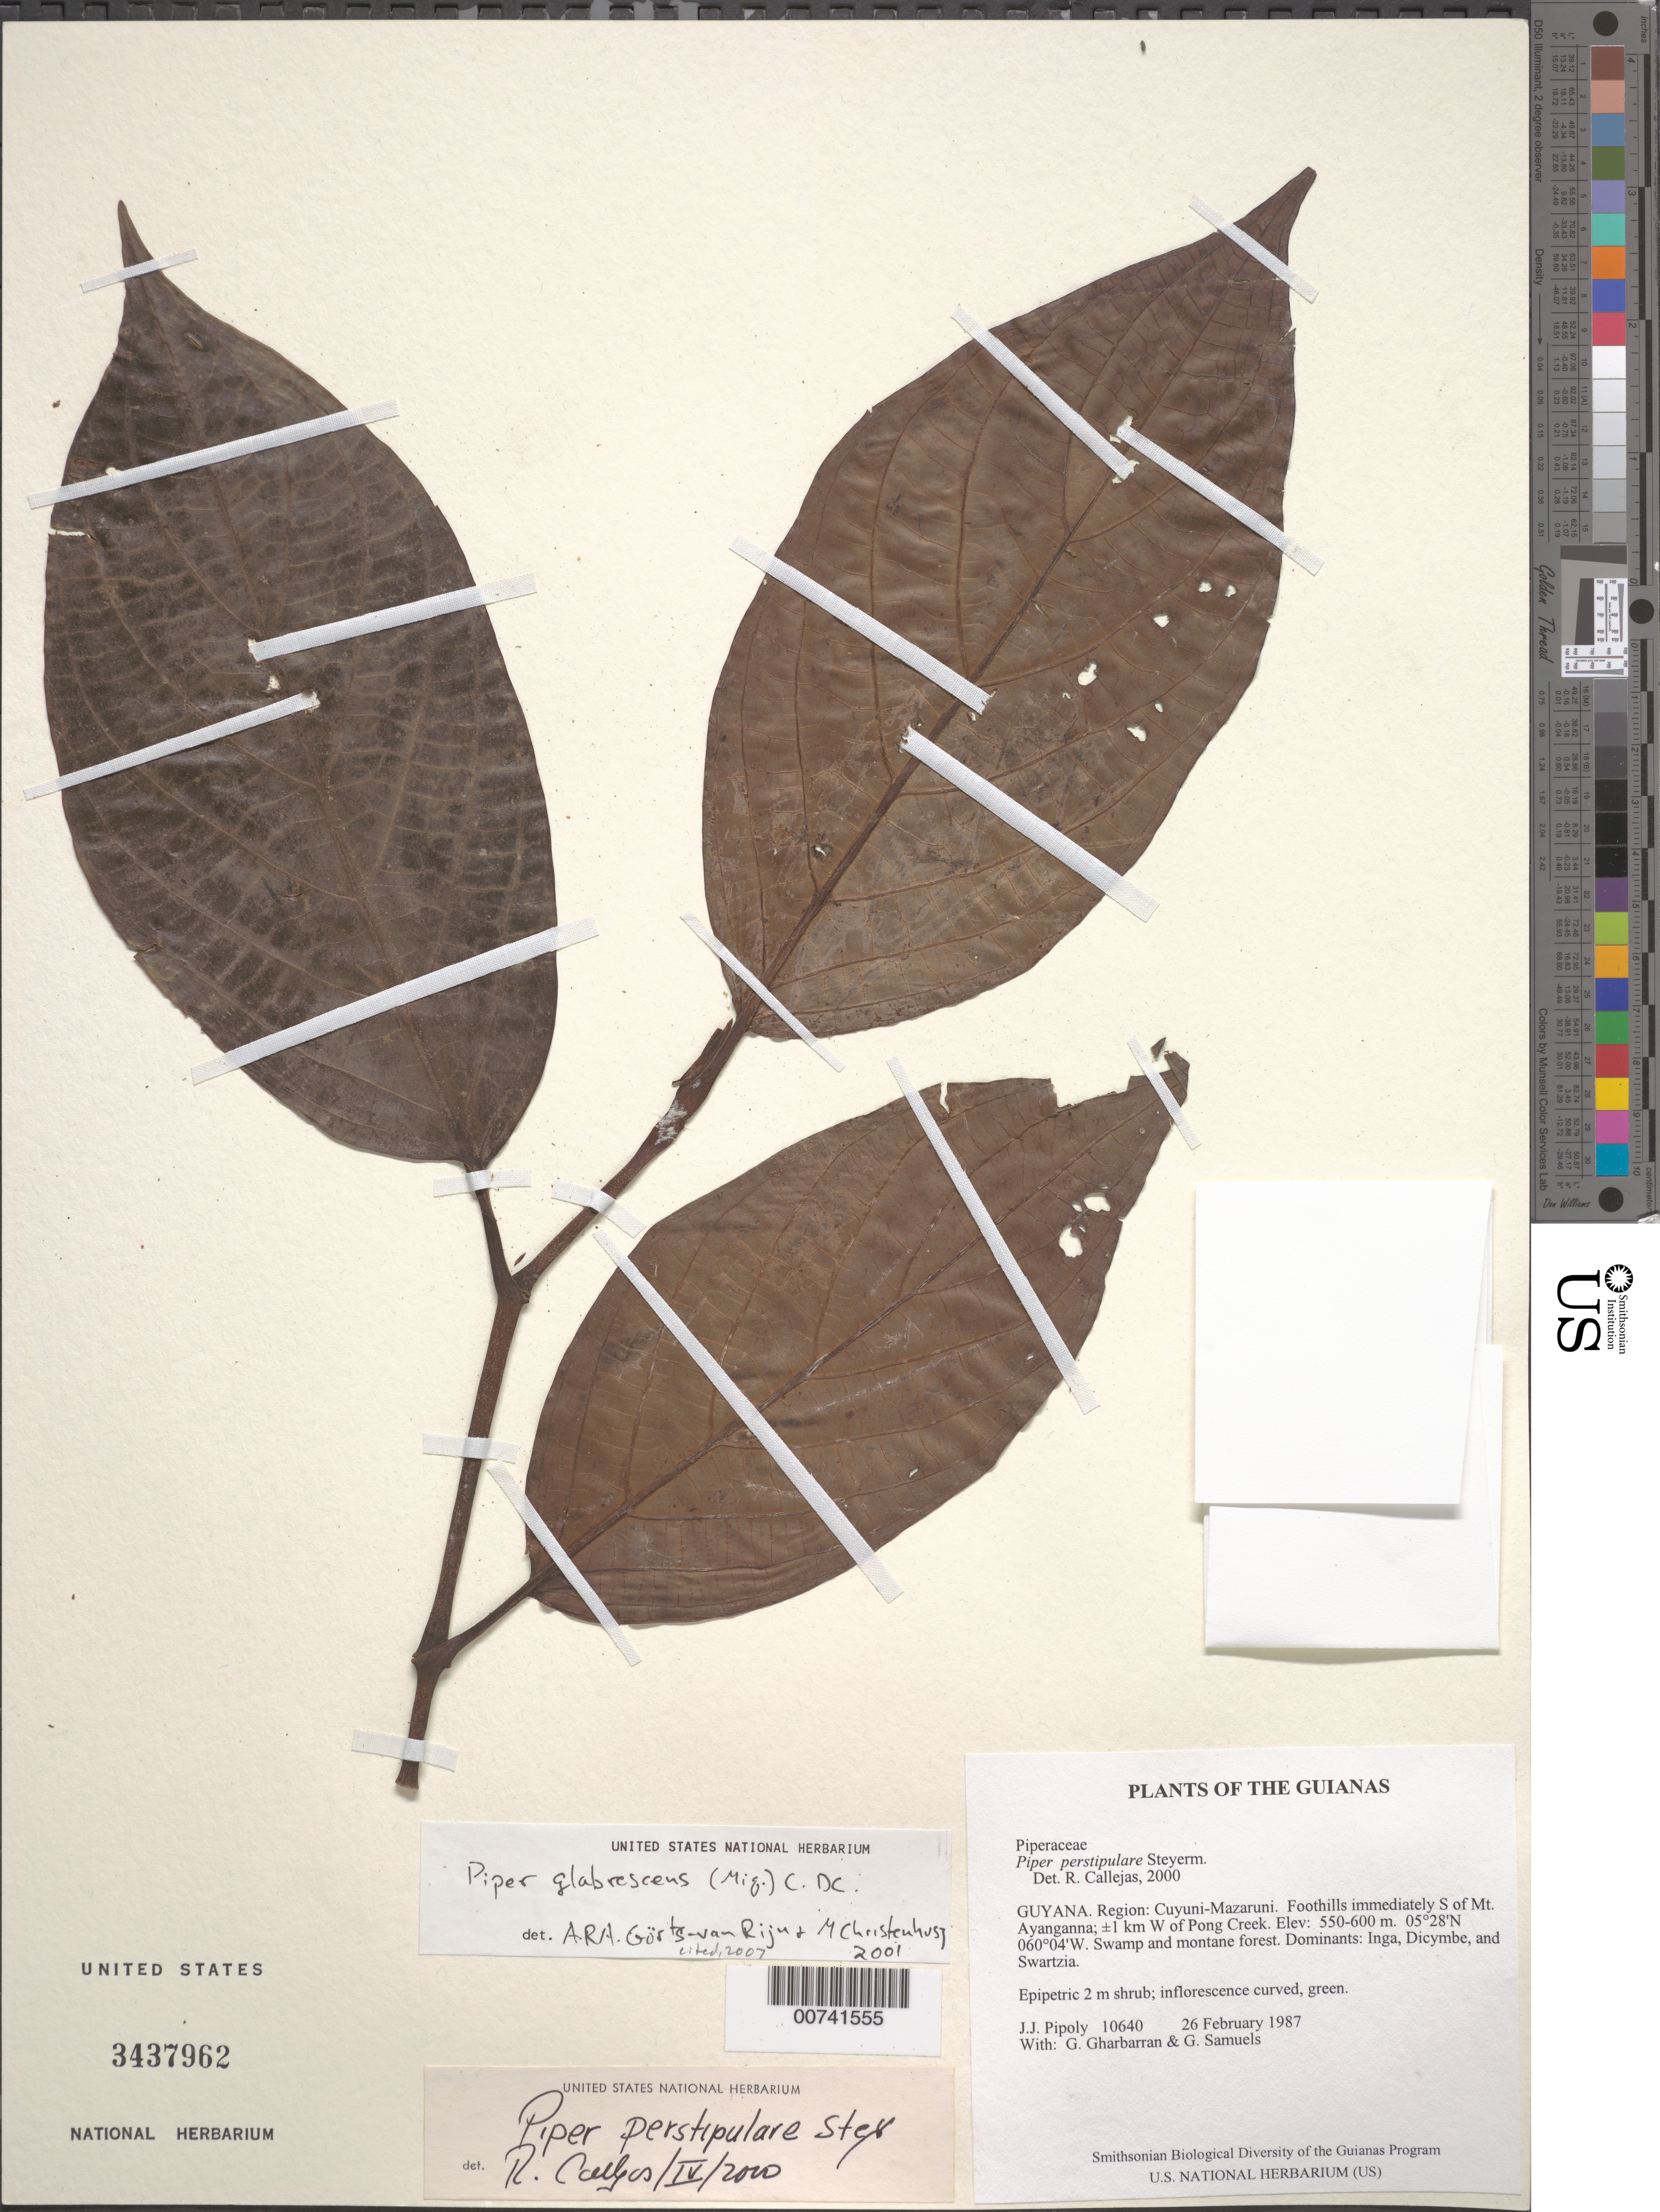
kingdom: Plantae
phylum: Tracheophyta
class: Magnoliopsida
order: Piperales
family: Piperaceae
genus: Piper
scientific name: Piper perstipulare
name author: Steyerm.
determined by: Callejas, Ricardo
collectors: J. J. Pipoly, G. Gharbarran & G. Samuels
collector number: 10640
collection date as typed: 26 February 1987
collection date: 1987-02-26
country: Guyana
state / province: Cuyuni-Mazaruni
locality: Foothills immediately S of Mt. Ayanganna; ±1 km W of Pong Creek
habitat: Swamp and montane forest. Dominants: Inga, Dicymbe, and Swartzia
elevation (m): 550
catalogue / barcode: US 3437962